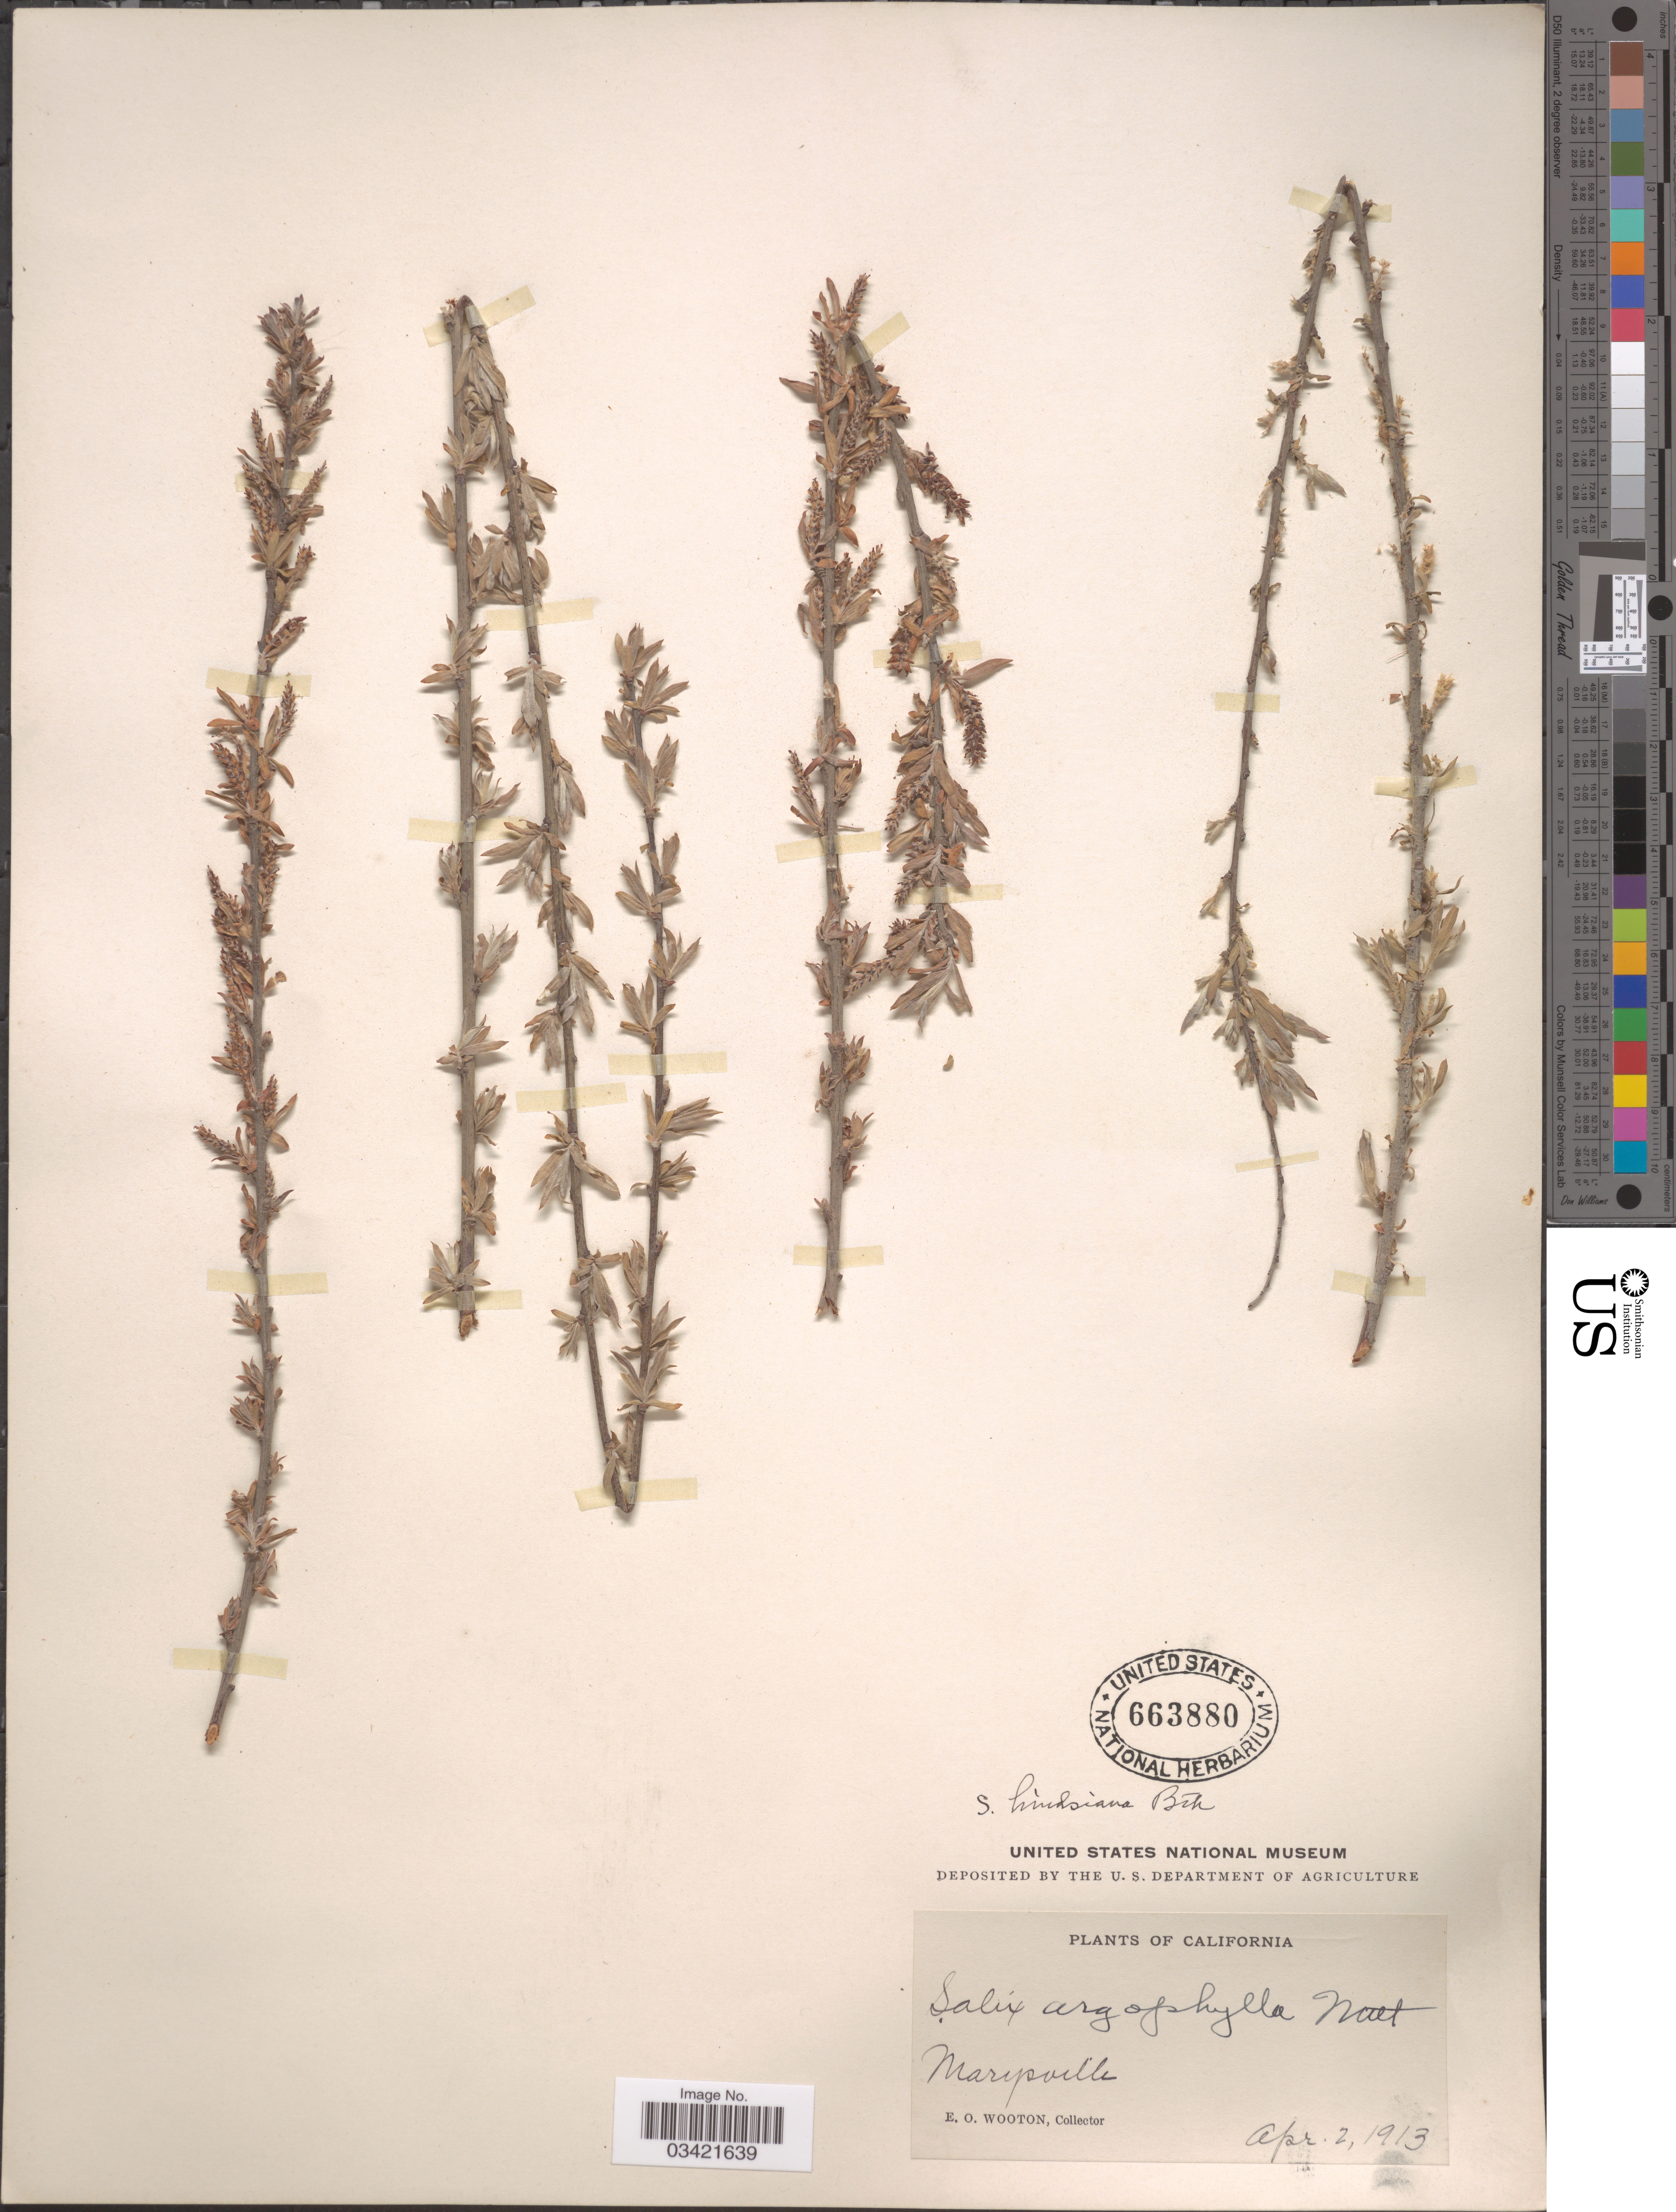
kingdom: Plantae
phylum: Tracheophyta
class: Magnoliopsida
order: Malpighiales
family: Salicaceae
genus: Salix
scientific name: Salix hindsiana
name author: Benth.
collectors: E. O. Wooton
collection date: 1913-04-02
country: United States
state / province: California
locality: Marysville.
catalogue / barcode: US 663880